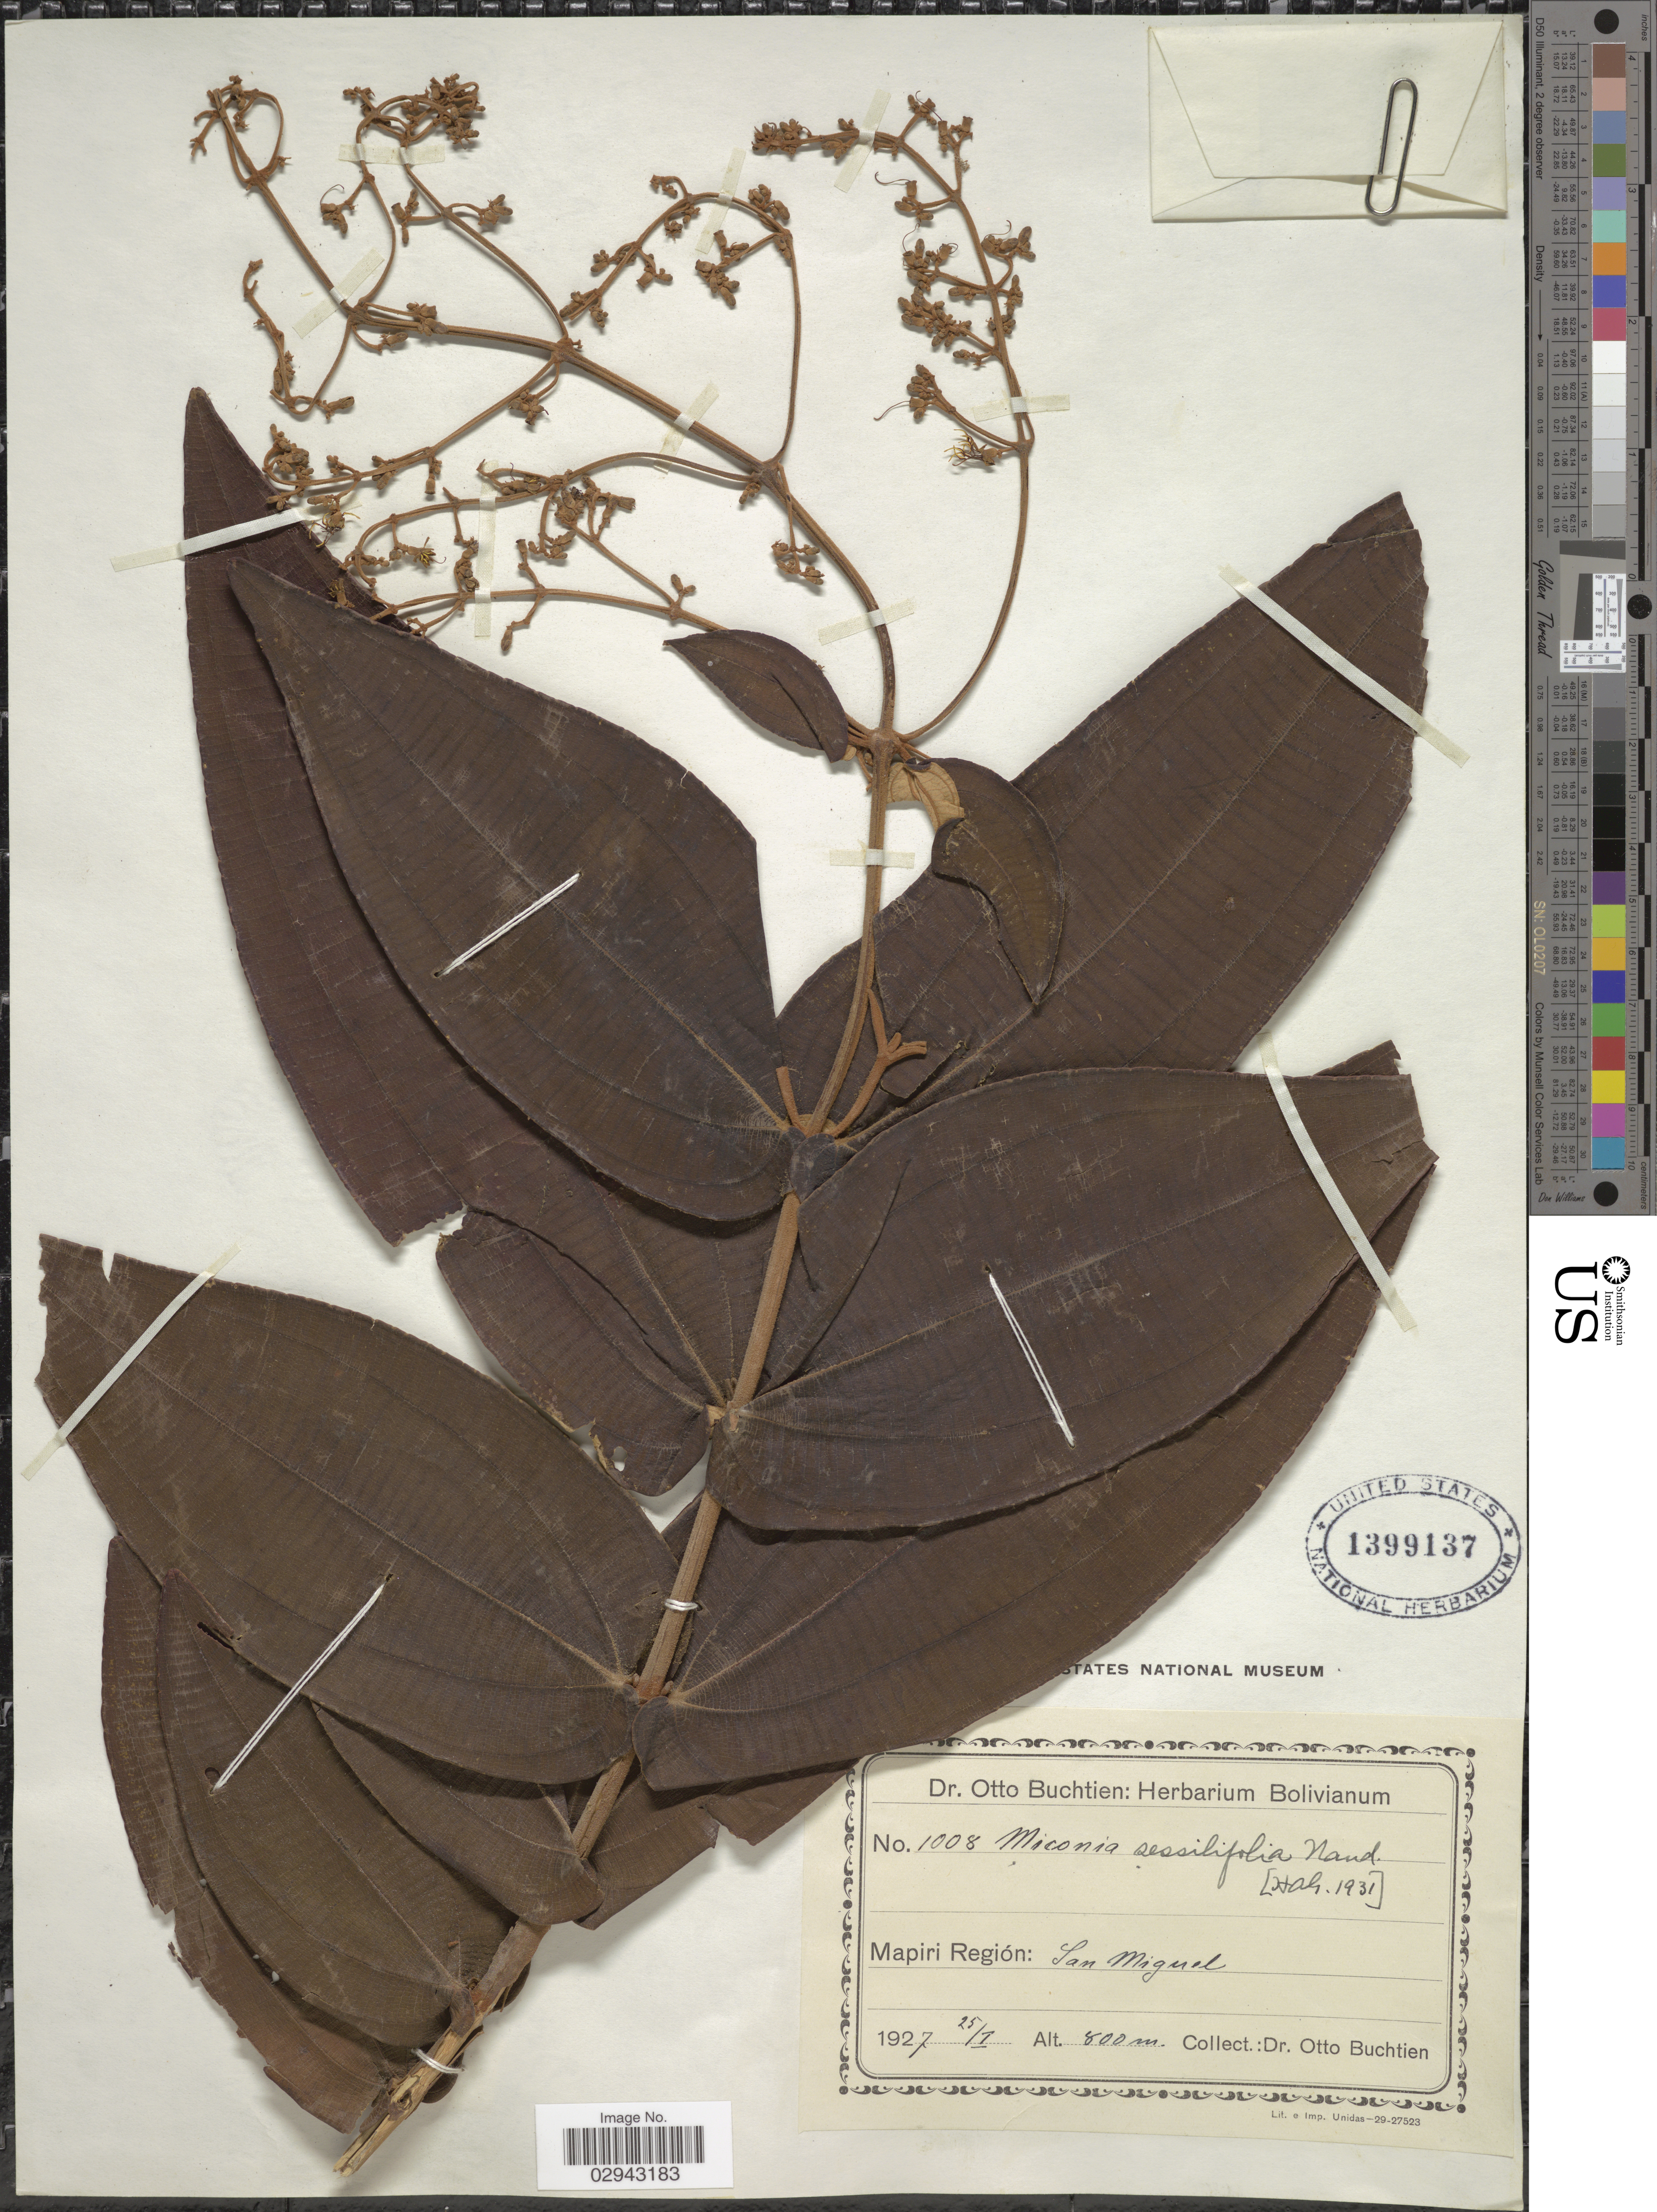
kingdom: Plantae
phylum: Tracheophyta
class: Magnoliopsida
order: Myrtales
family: Melastomataceae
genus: Miconia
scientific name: Miconia subsessilifolia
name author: Wurdack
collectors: O. Buchtien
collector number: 1008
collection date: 1927-01-25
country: Bolivia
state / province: La Paz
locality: Mapiri Región: San Miguel.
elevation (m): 800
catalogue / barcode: US 1399137